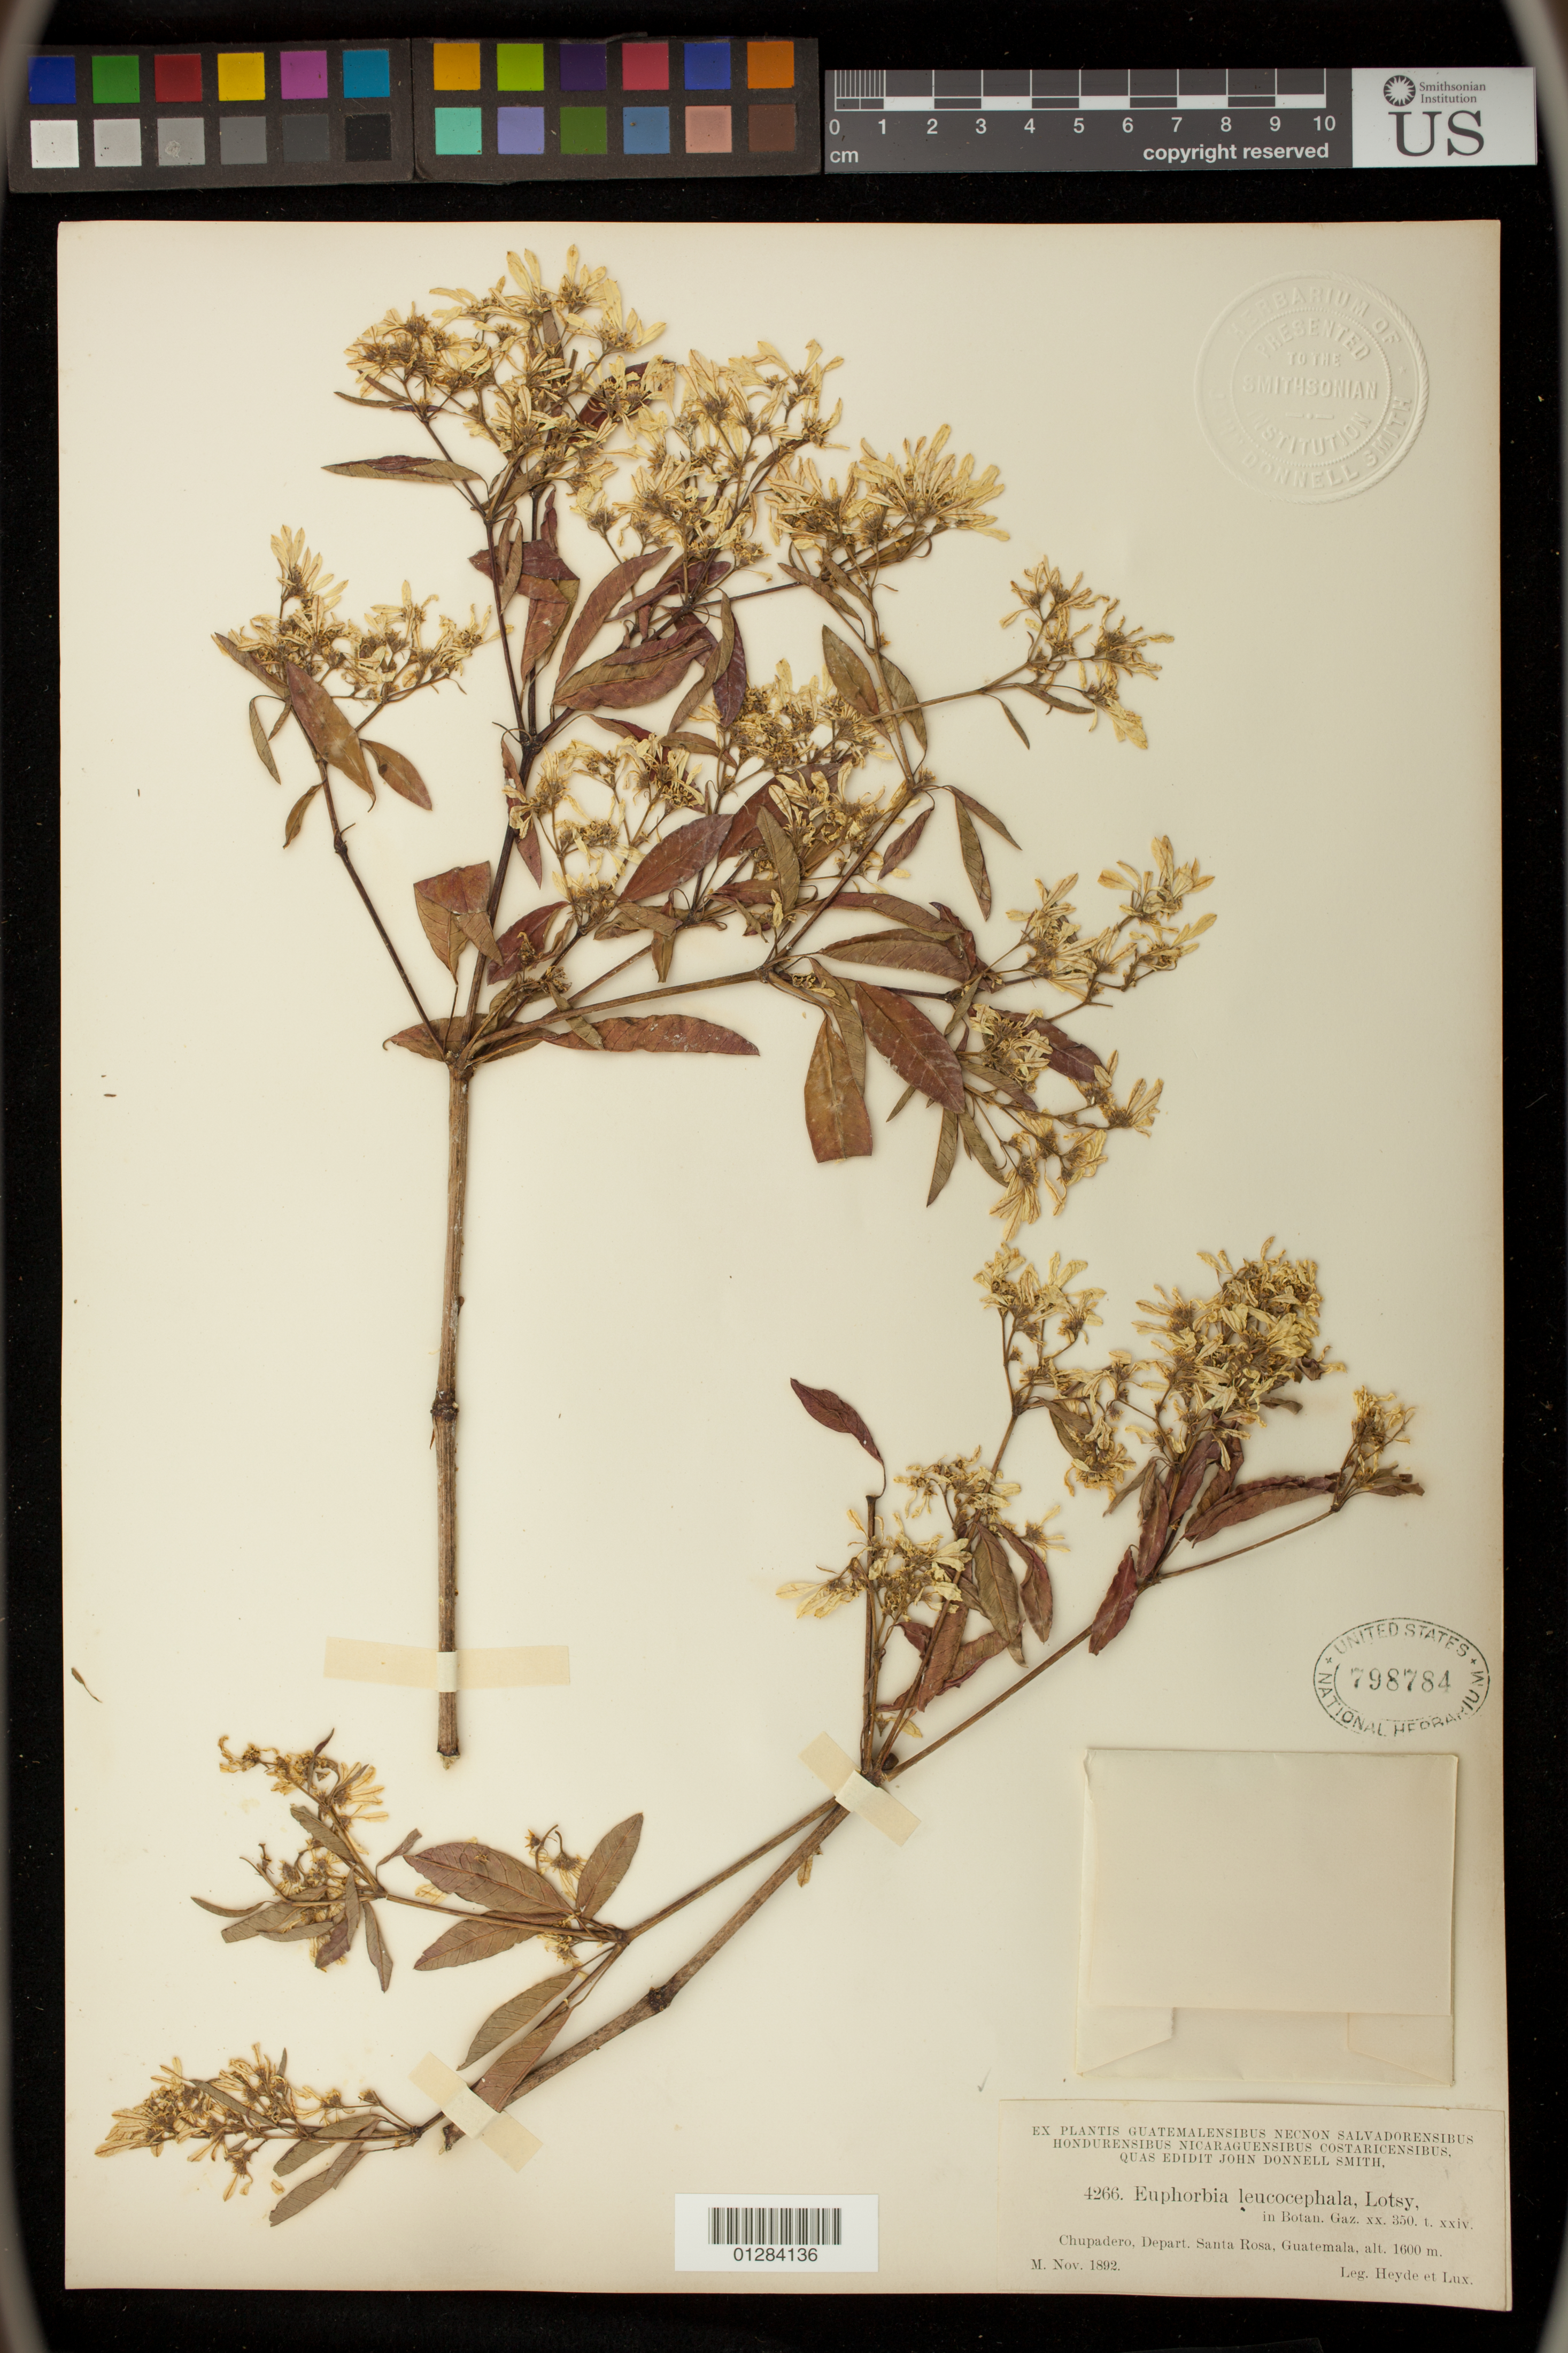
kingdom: Plantae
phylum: Tracheophyta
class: Magnoliopsida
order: Malpighiales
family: Euphorbiaceae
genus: Euphorbia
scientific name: Euphorbia leucocephala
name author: Lotsy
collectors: J. Smith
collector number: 4266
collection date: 1892-11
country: Guatemala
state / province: Santa Rosa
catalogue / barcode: US 798784